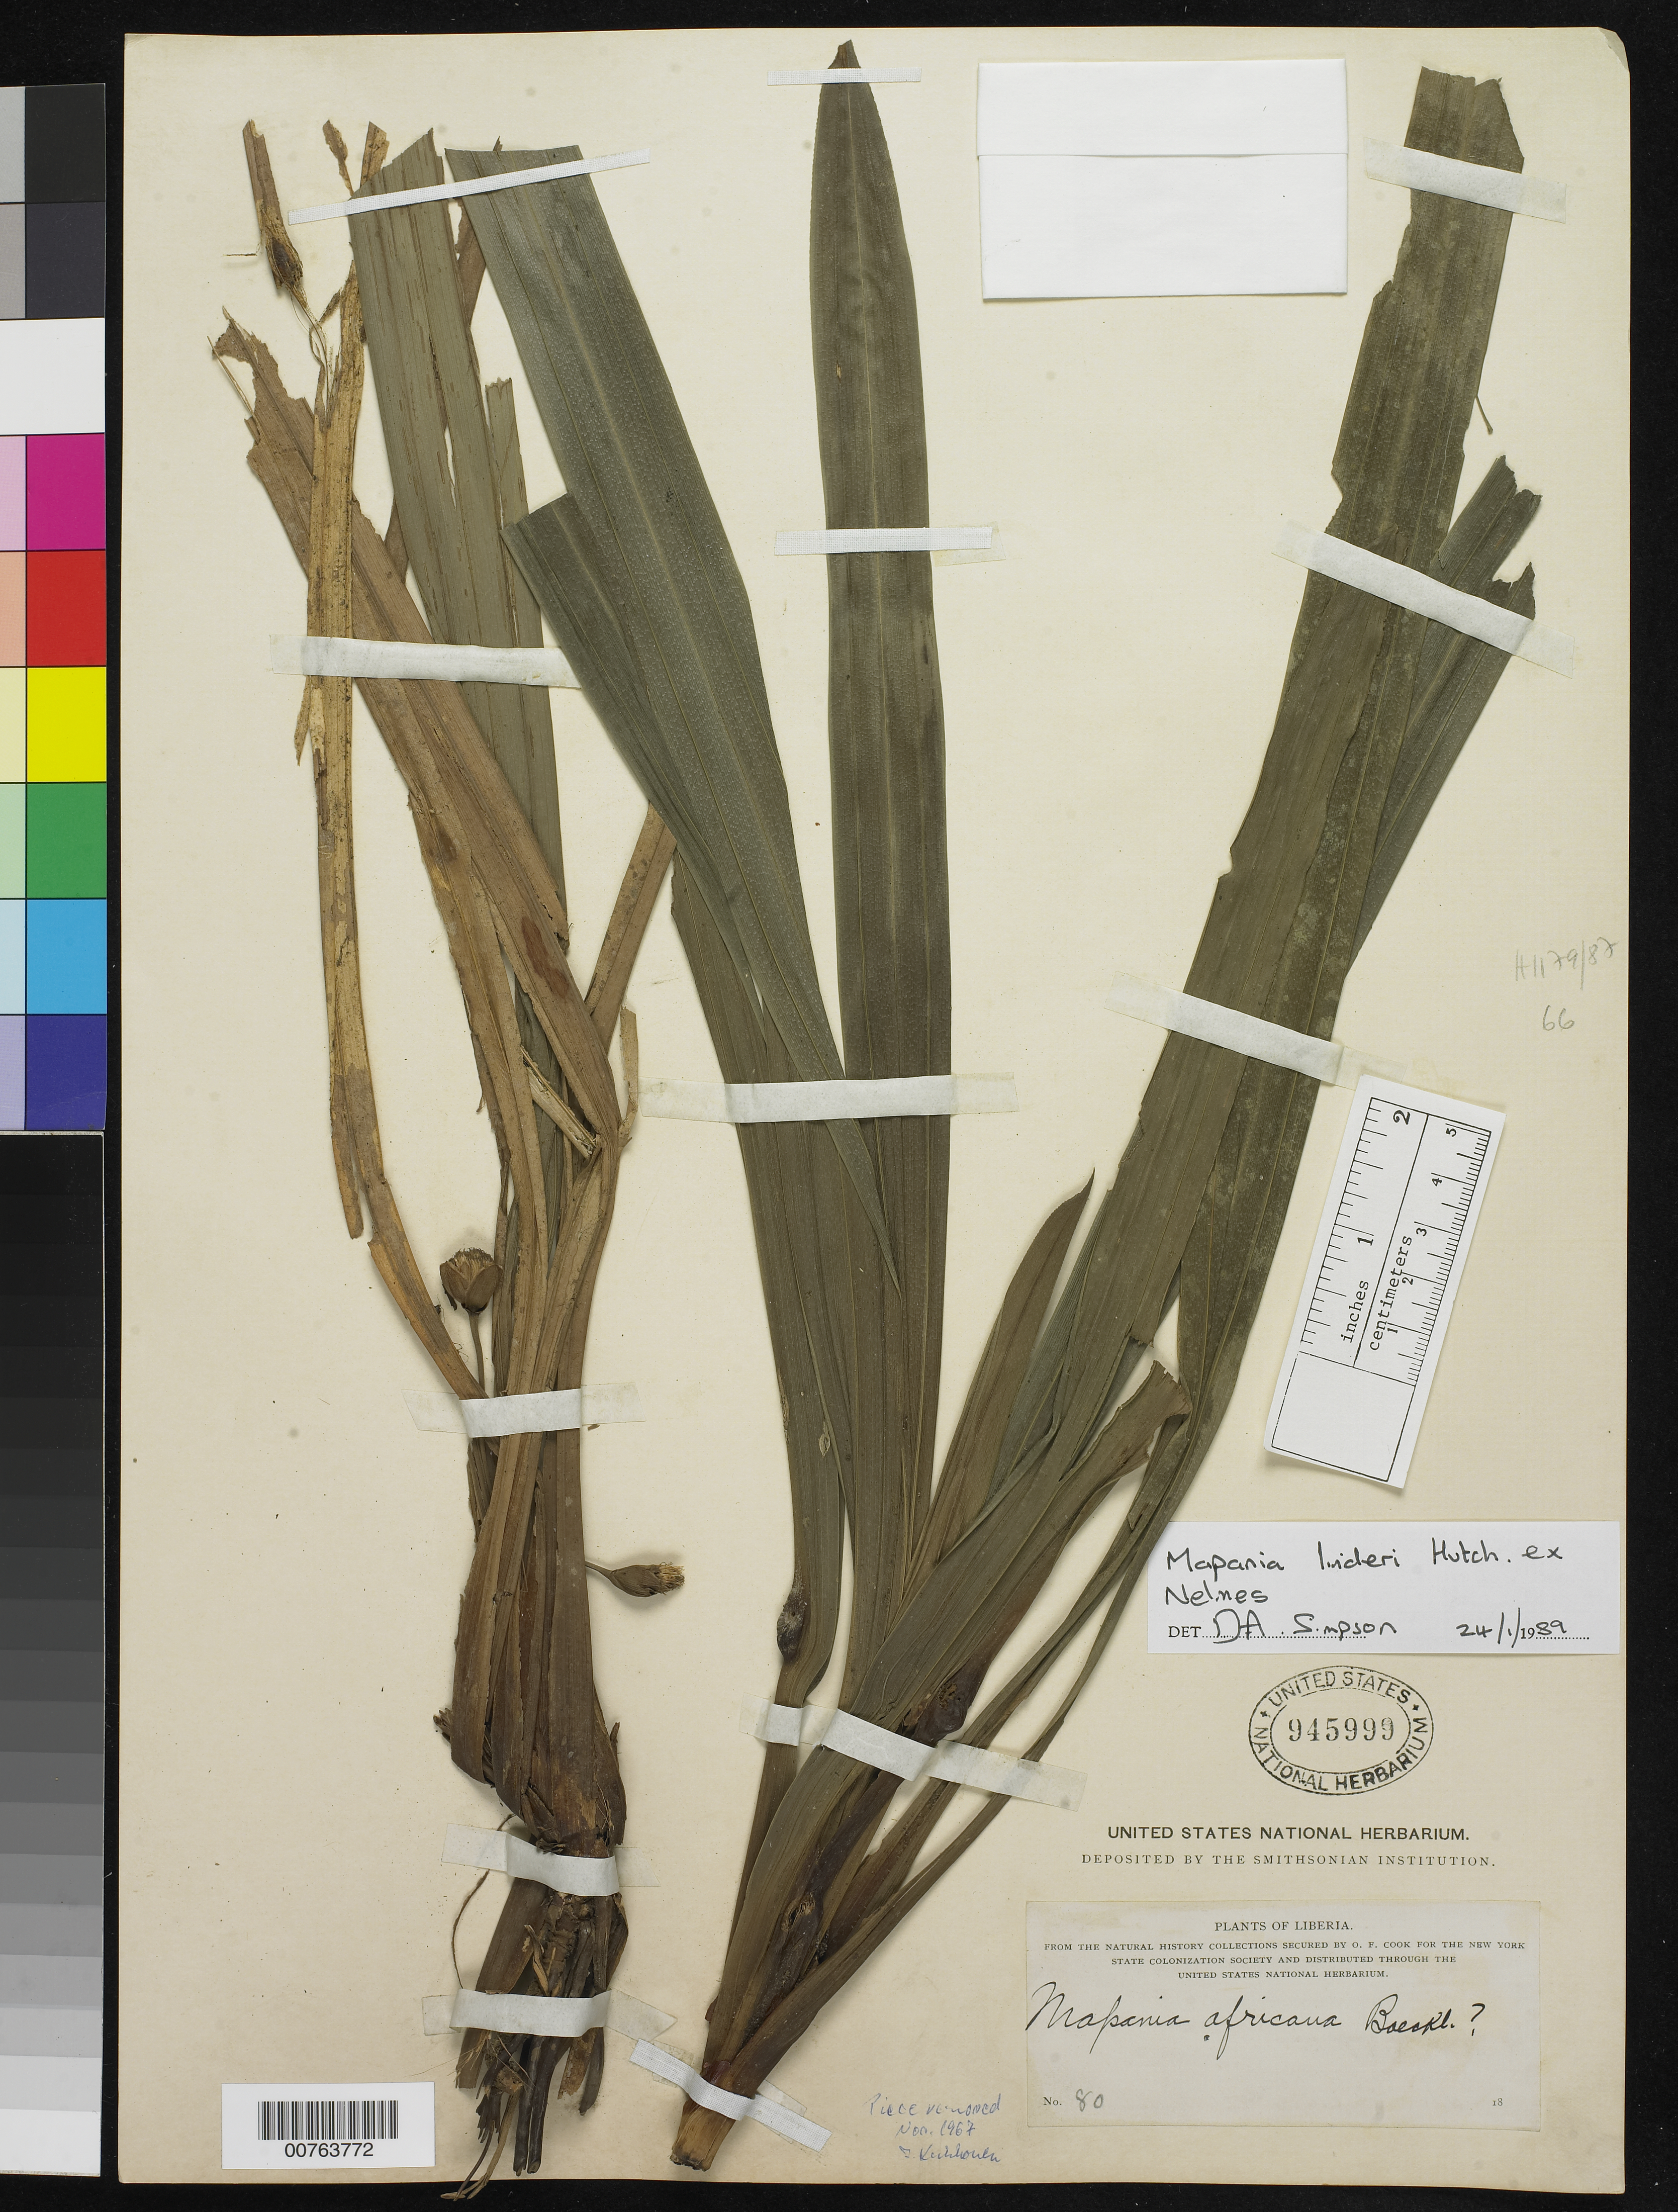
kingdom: Plantae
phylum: Tracheophyta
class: Liliopsida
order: Poales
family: Cyperaceae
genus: Mapania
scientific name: Mapania linderi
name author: Hutch. ex Nelmes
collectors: O. F. Cook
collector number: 80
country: Liberia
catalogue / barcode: US 945999